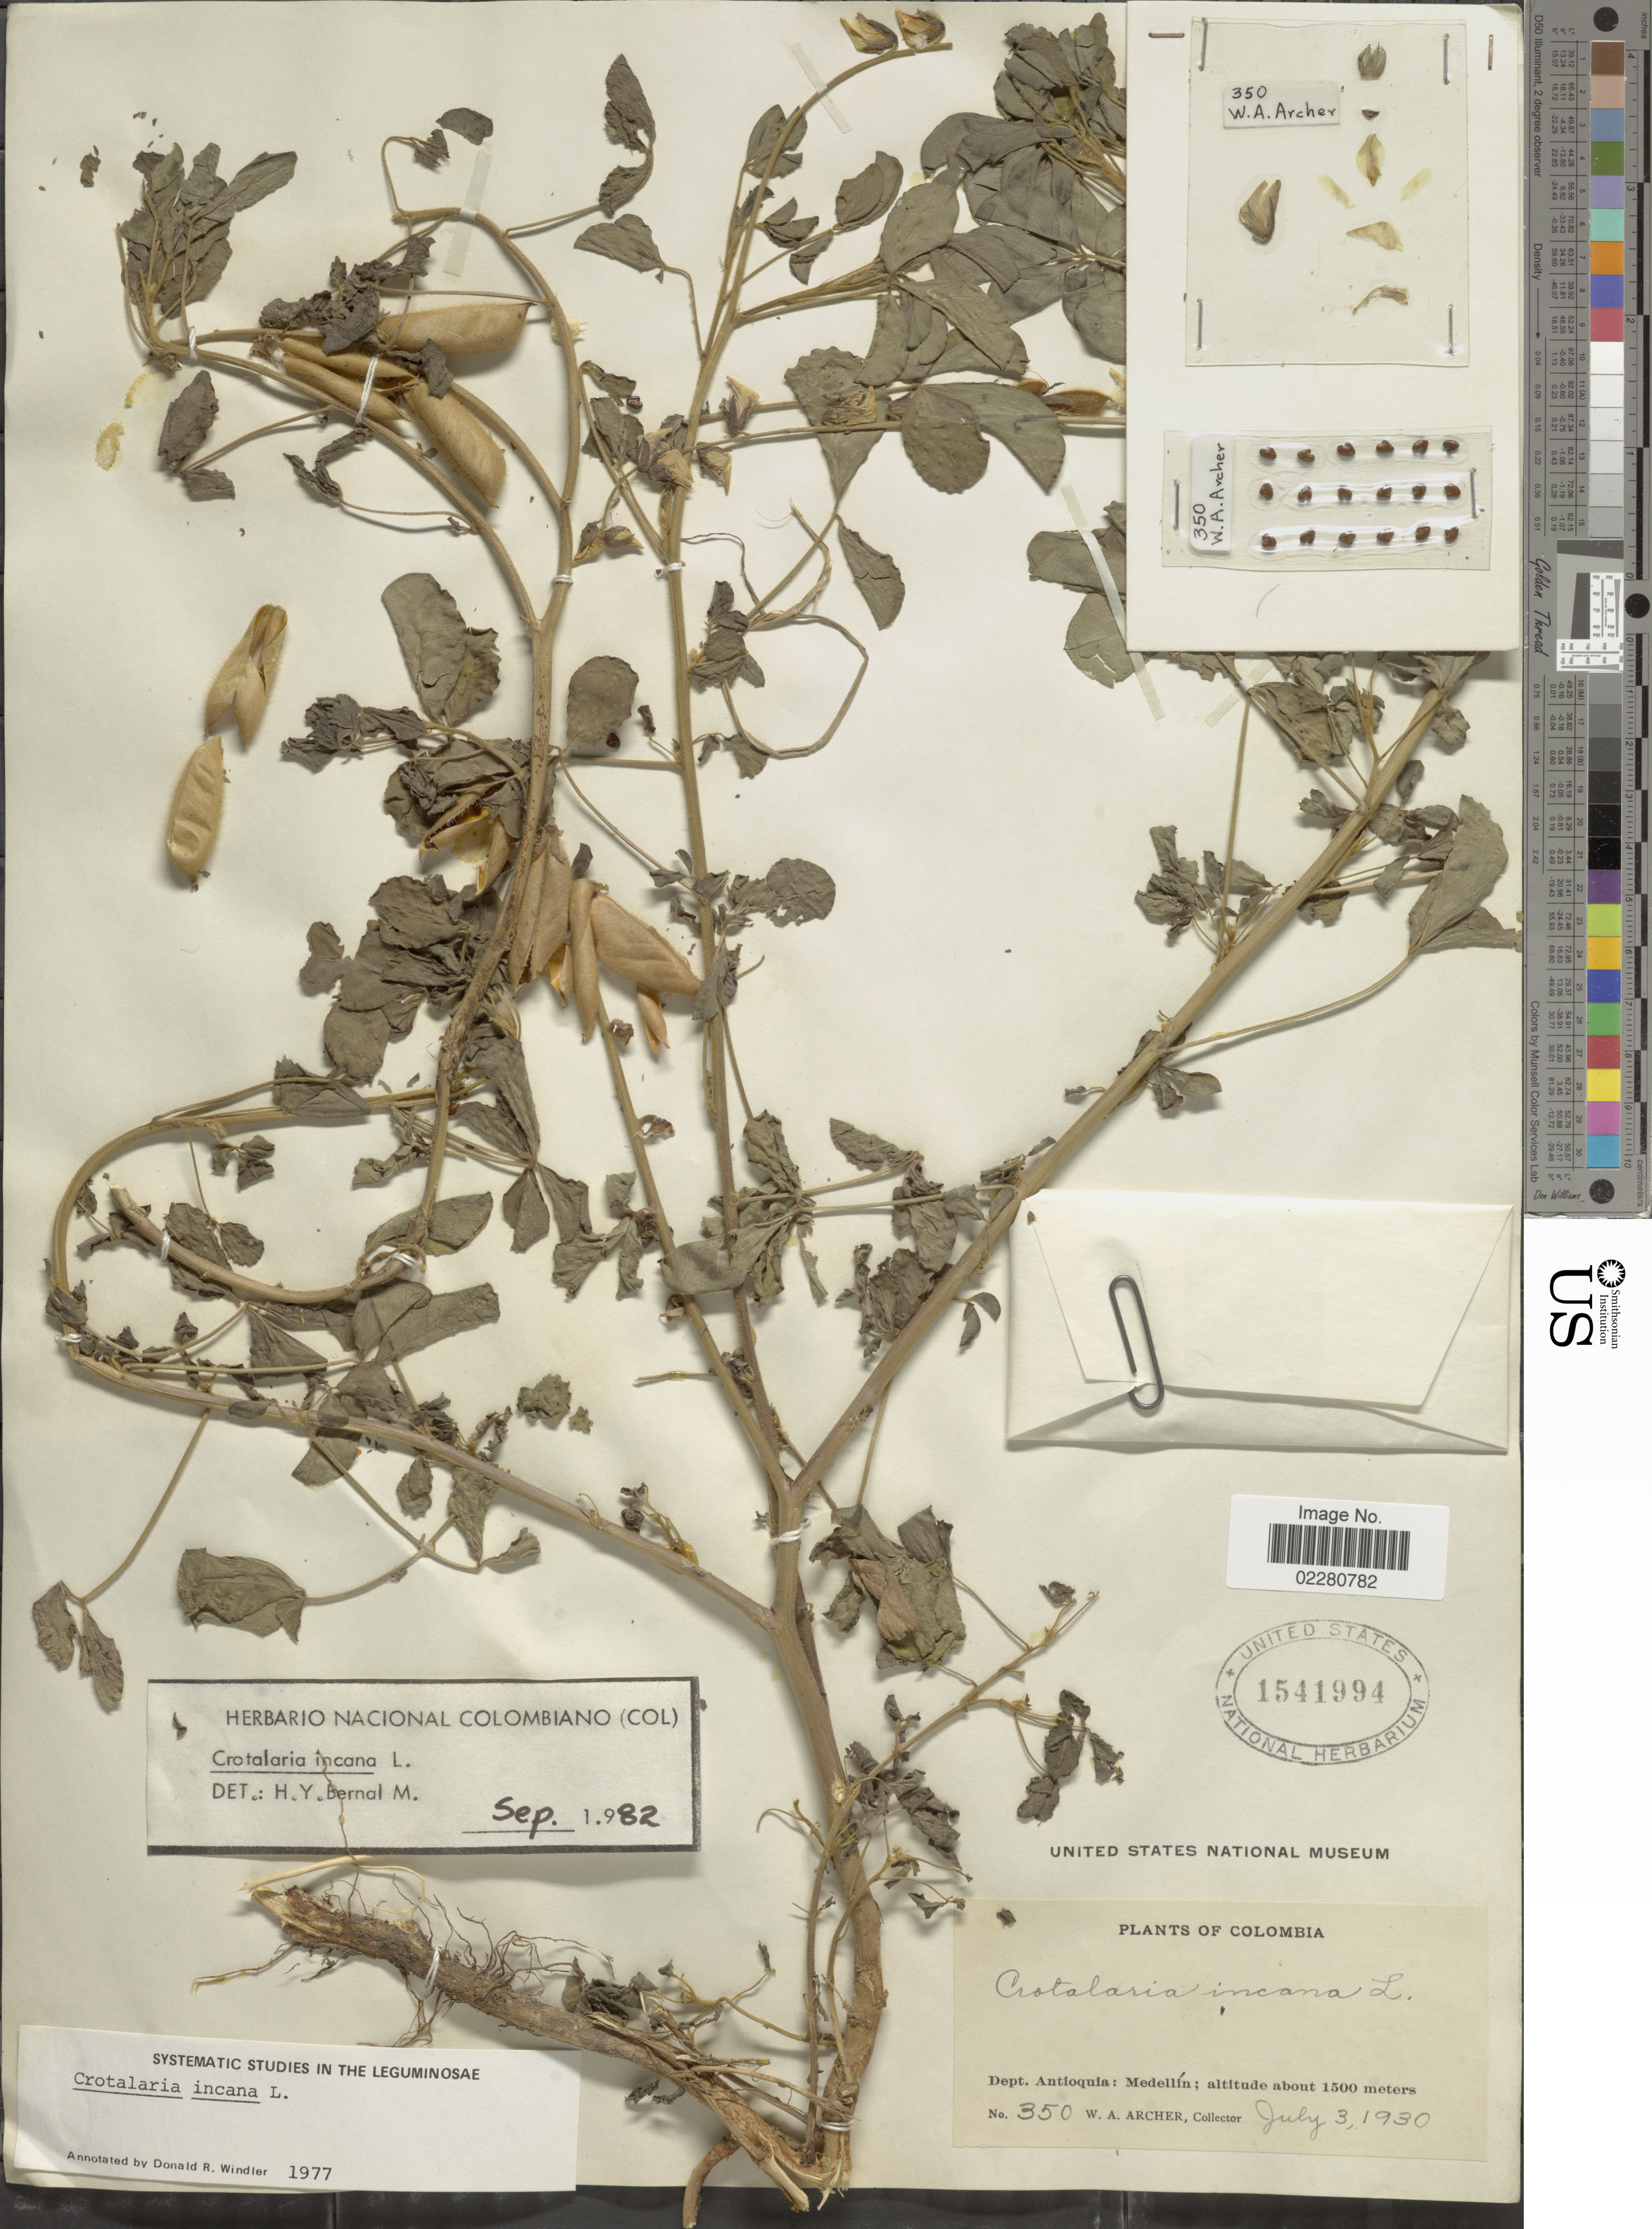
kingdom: Plantae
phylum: Tracheophyta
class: Magnoliopsida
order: Fabales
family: Fabaceae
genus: Crotalaria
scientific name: Crotalaria incana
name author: L.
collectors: W. A. Archer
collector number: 350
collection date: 1930-07-03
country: Colombia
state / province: Antioquia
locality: Dept. Antioquia: Medellín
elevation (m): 1500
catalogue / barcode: US 1541994